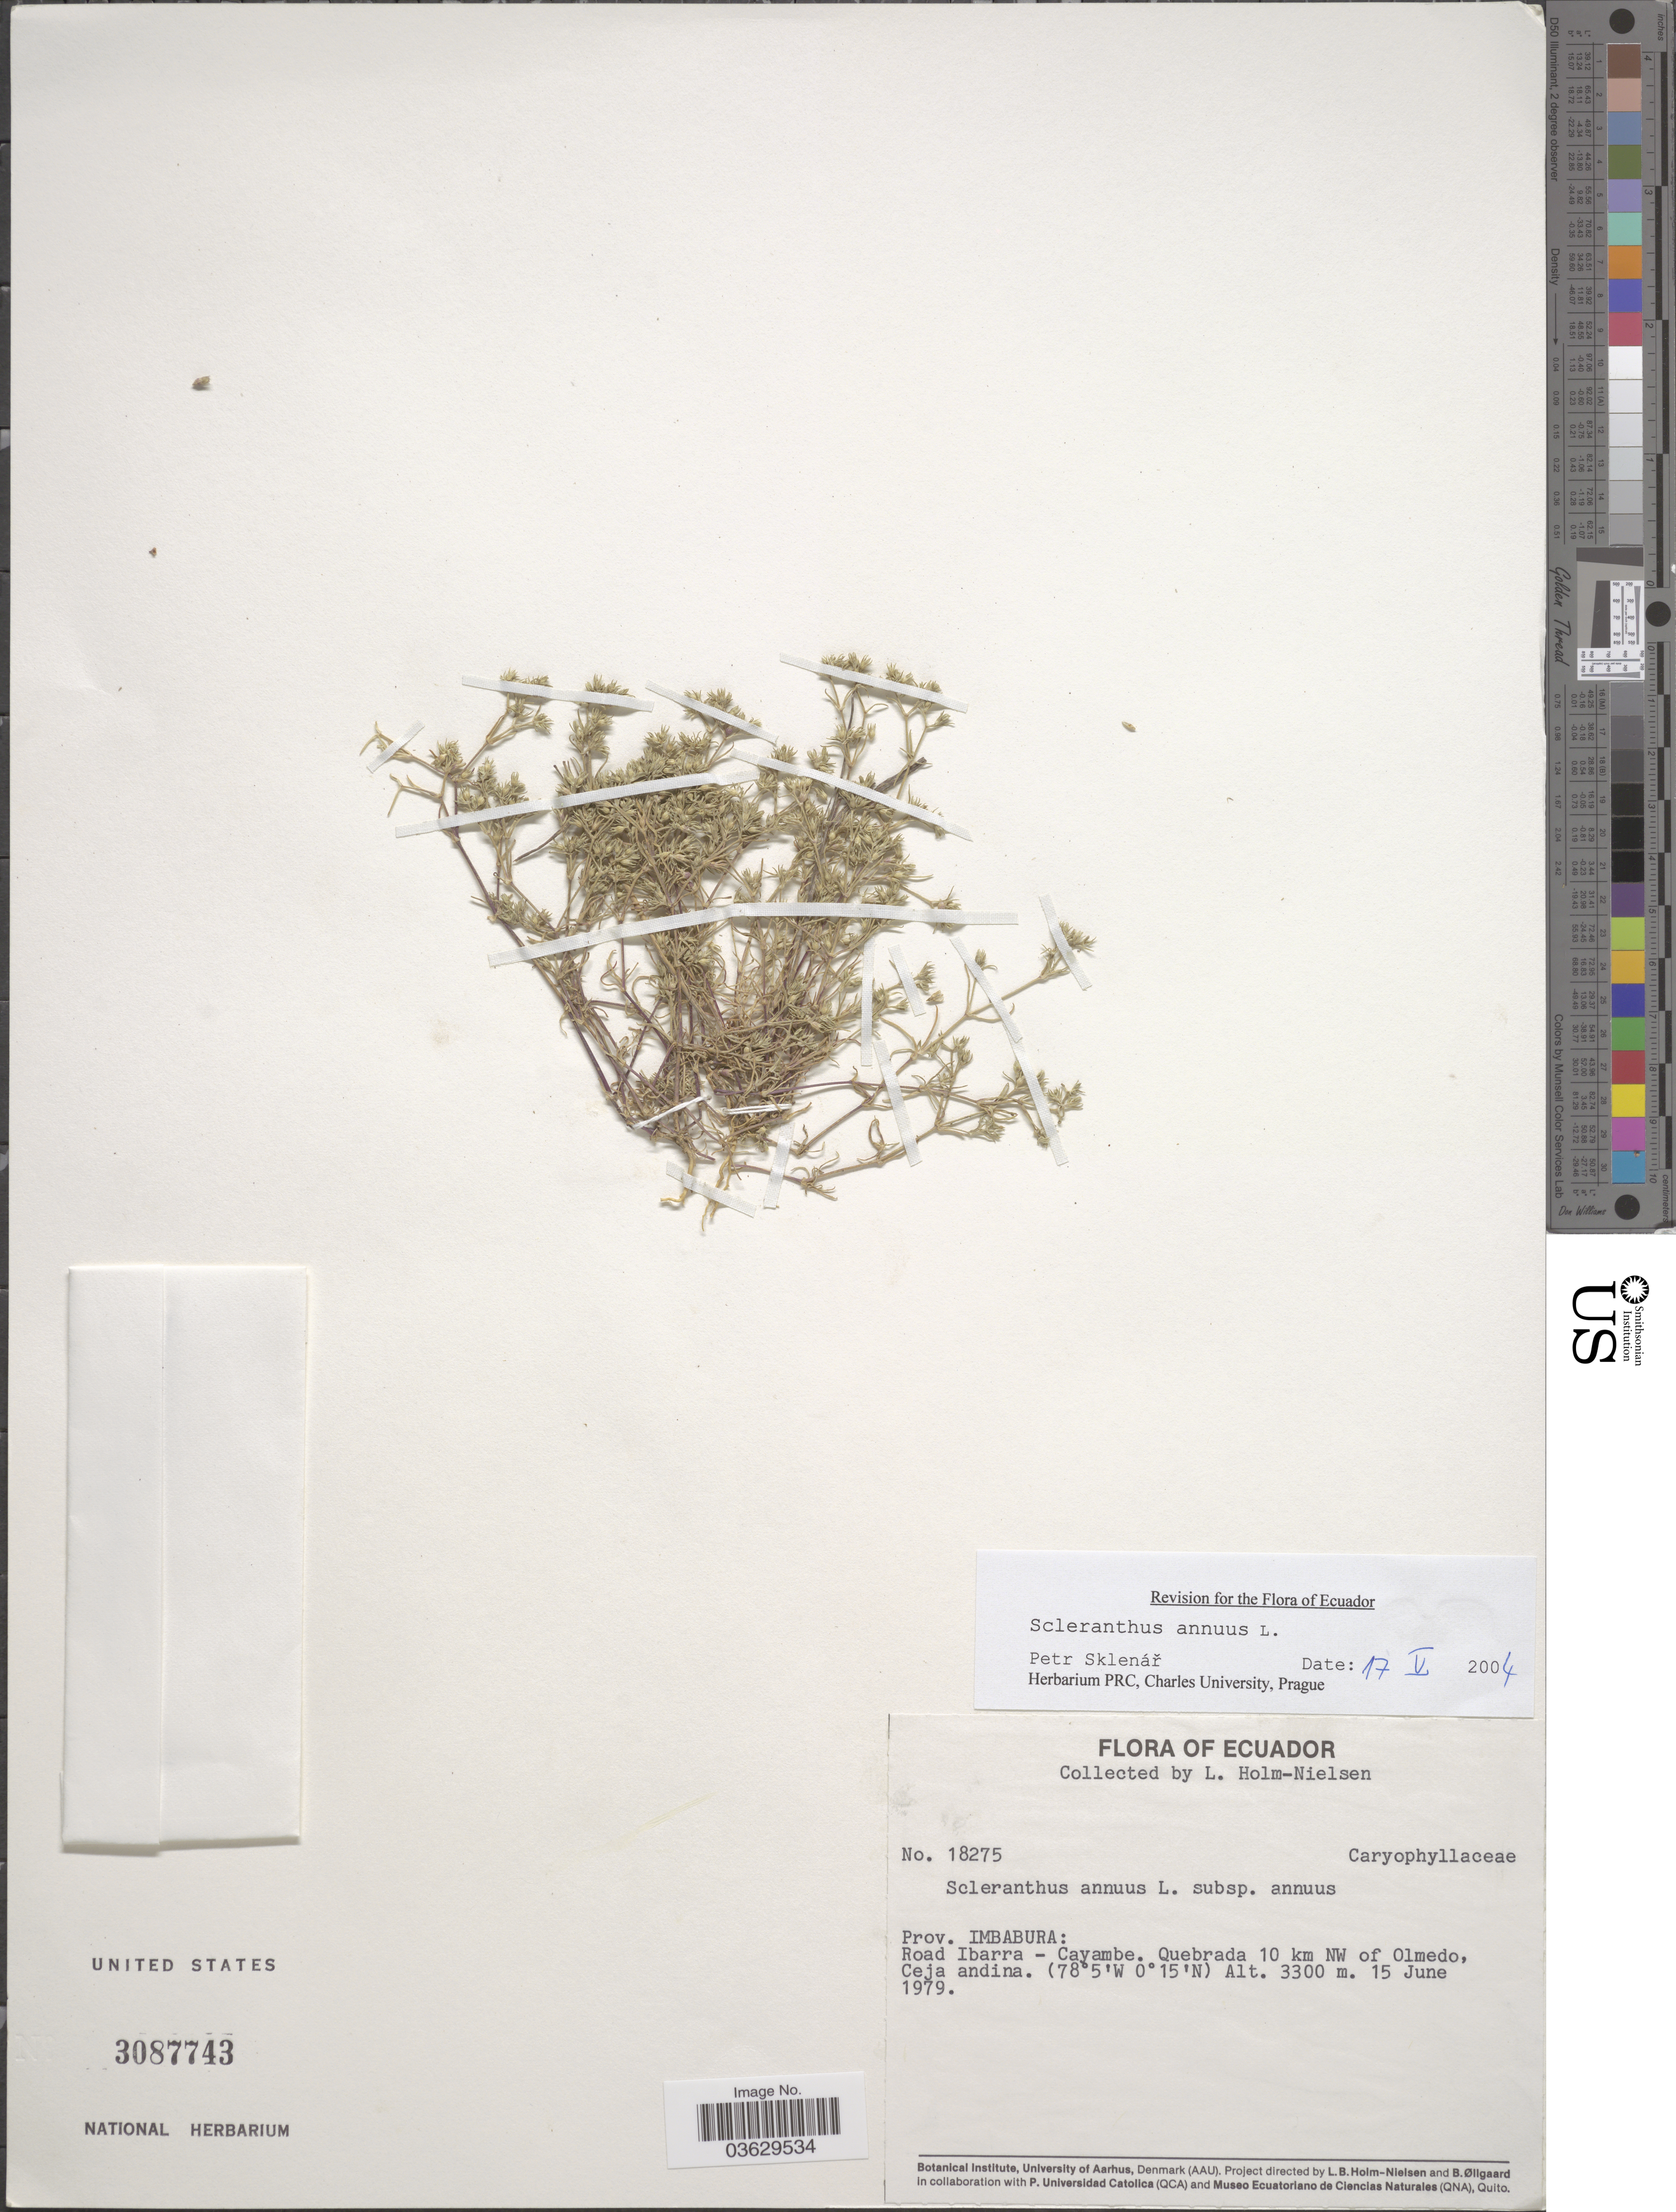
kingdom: Plantae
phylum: Tracheophyta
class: Magnoliopsida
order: Caryophyllales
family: Caryophyllaceae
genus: Scleranthus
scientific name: Scleranthus sp.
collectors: L. Holm-Nielsen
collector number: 18275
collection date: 1979-06-15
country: Ecuador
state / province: Imbabura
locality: Road Ibarra - Cayambe. Quebrada 10 km NW of Olmedo, Ceja andina.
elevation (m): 3300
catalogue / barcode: US 3087743